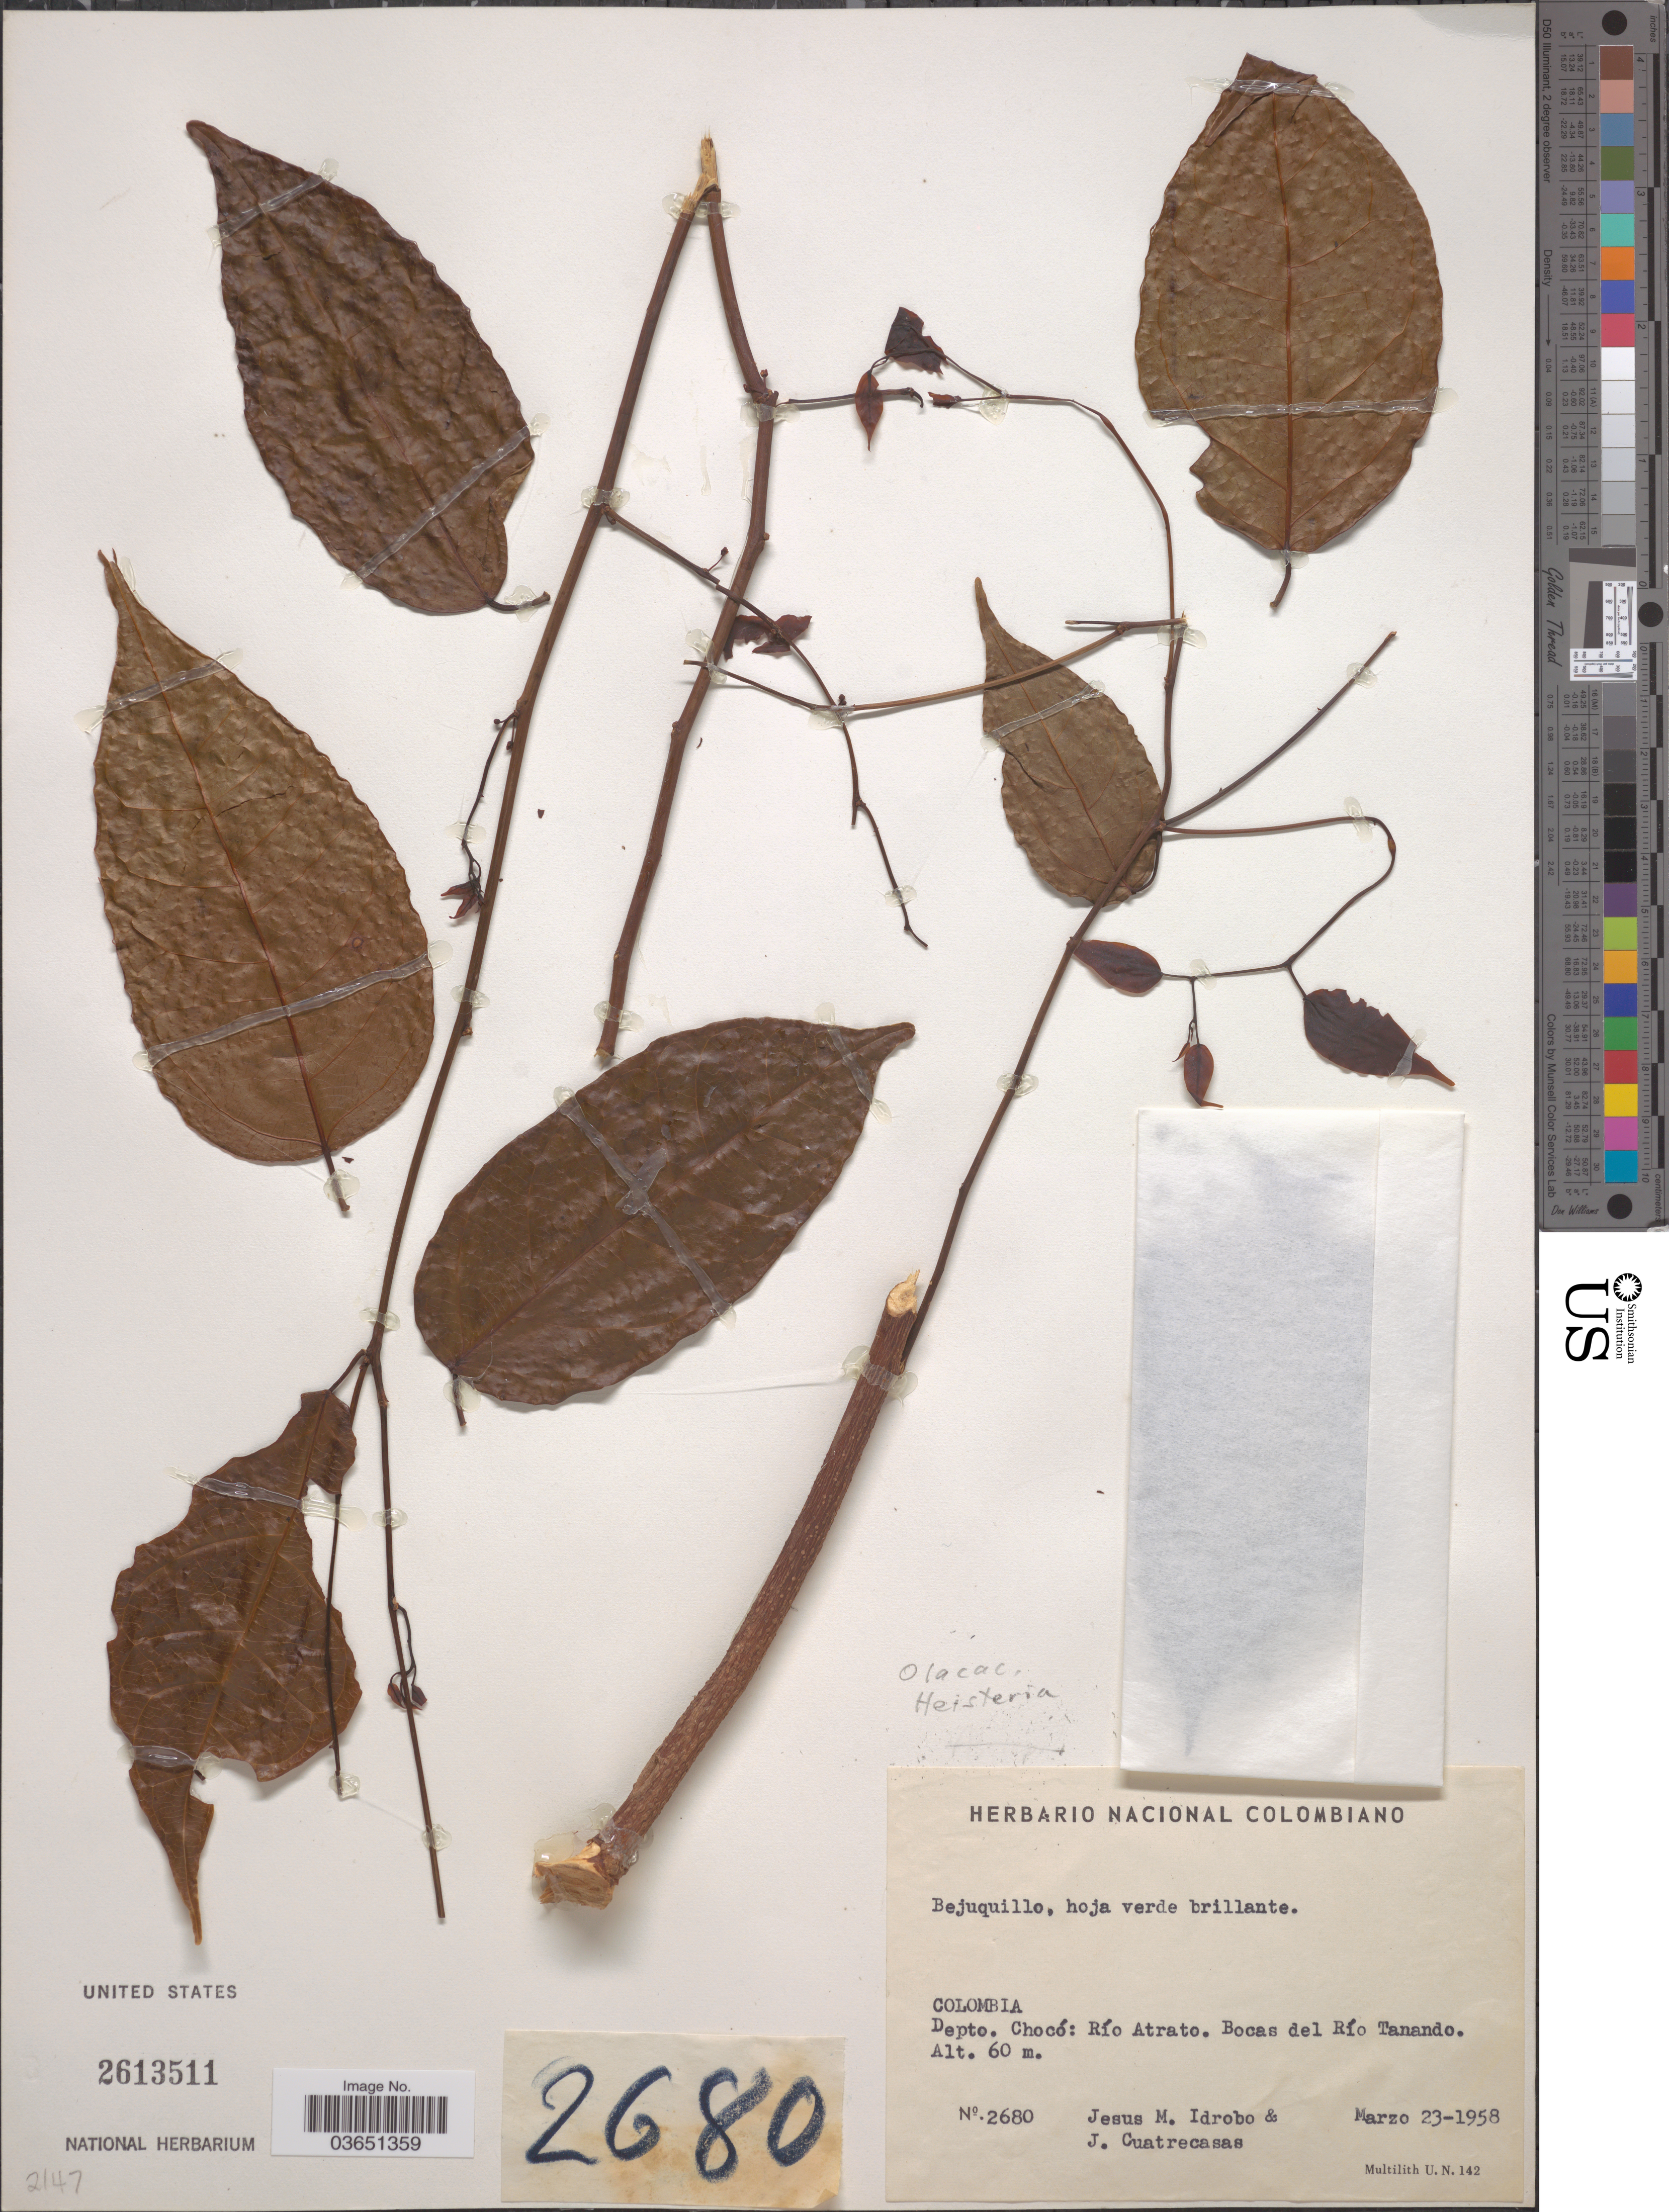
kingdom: Plantae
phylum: Tracheophyta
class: Magnoliopsida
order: Santalales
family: Erythropalaceae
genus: Heisteria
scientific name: Heisteria sp.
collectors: J. M. Idrobo & J. Cuatrecasas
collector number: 2680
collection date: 1958-03-23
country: Colombia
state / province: Chocó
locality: Depto. Chocó: Río Atrato. Bocas del Río Tanando.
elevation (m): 60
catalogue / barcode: US 2613511